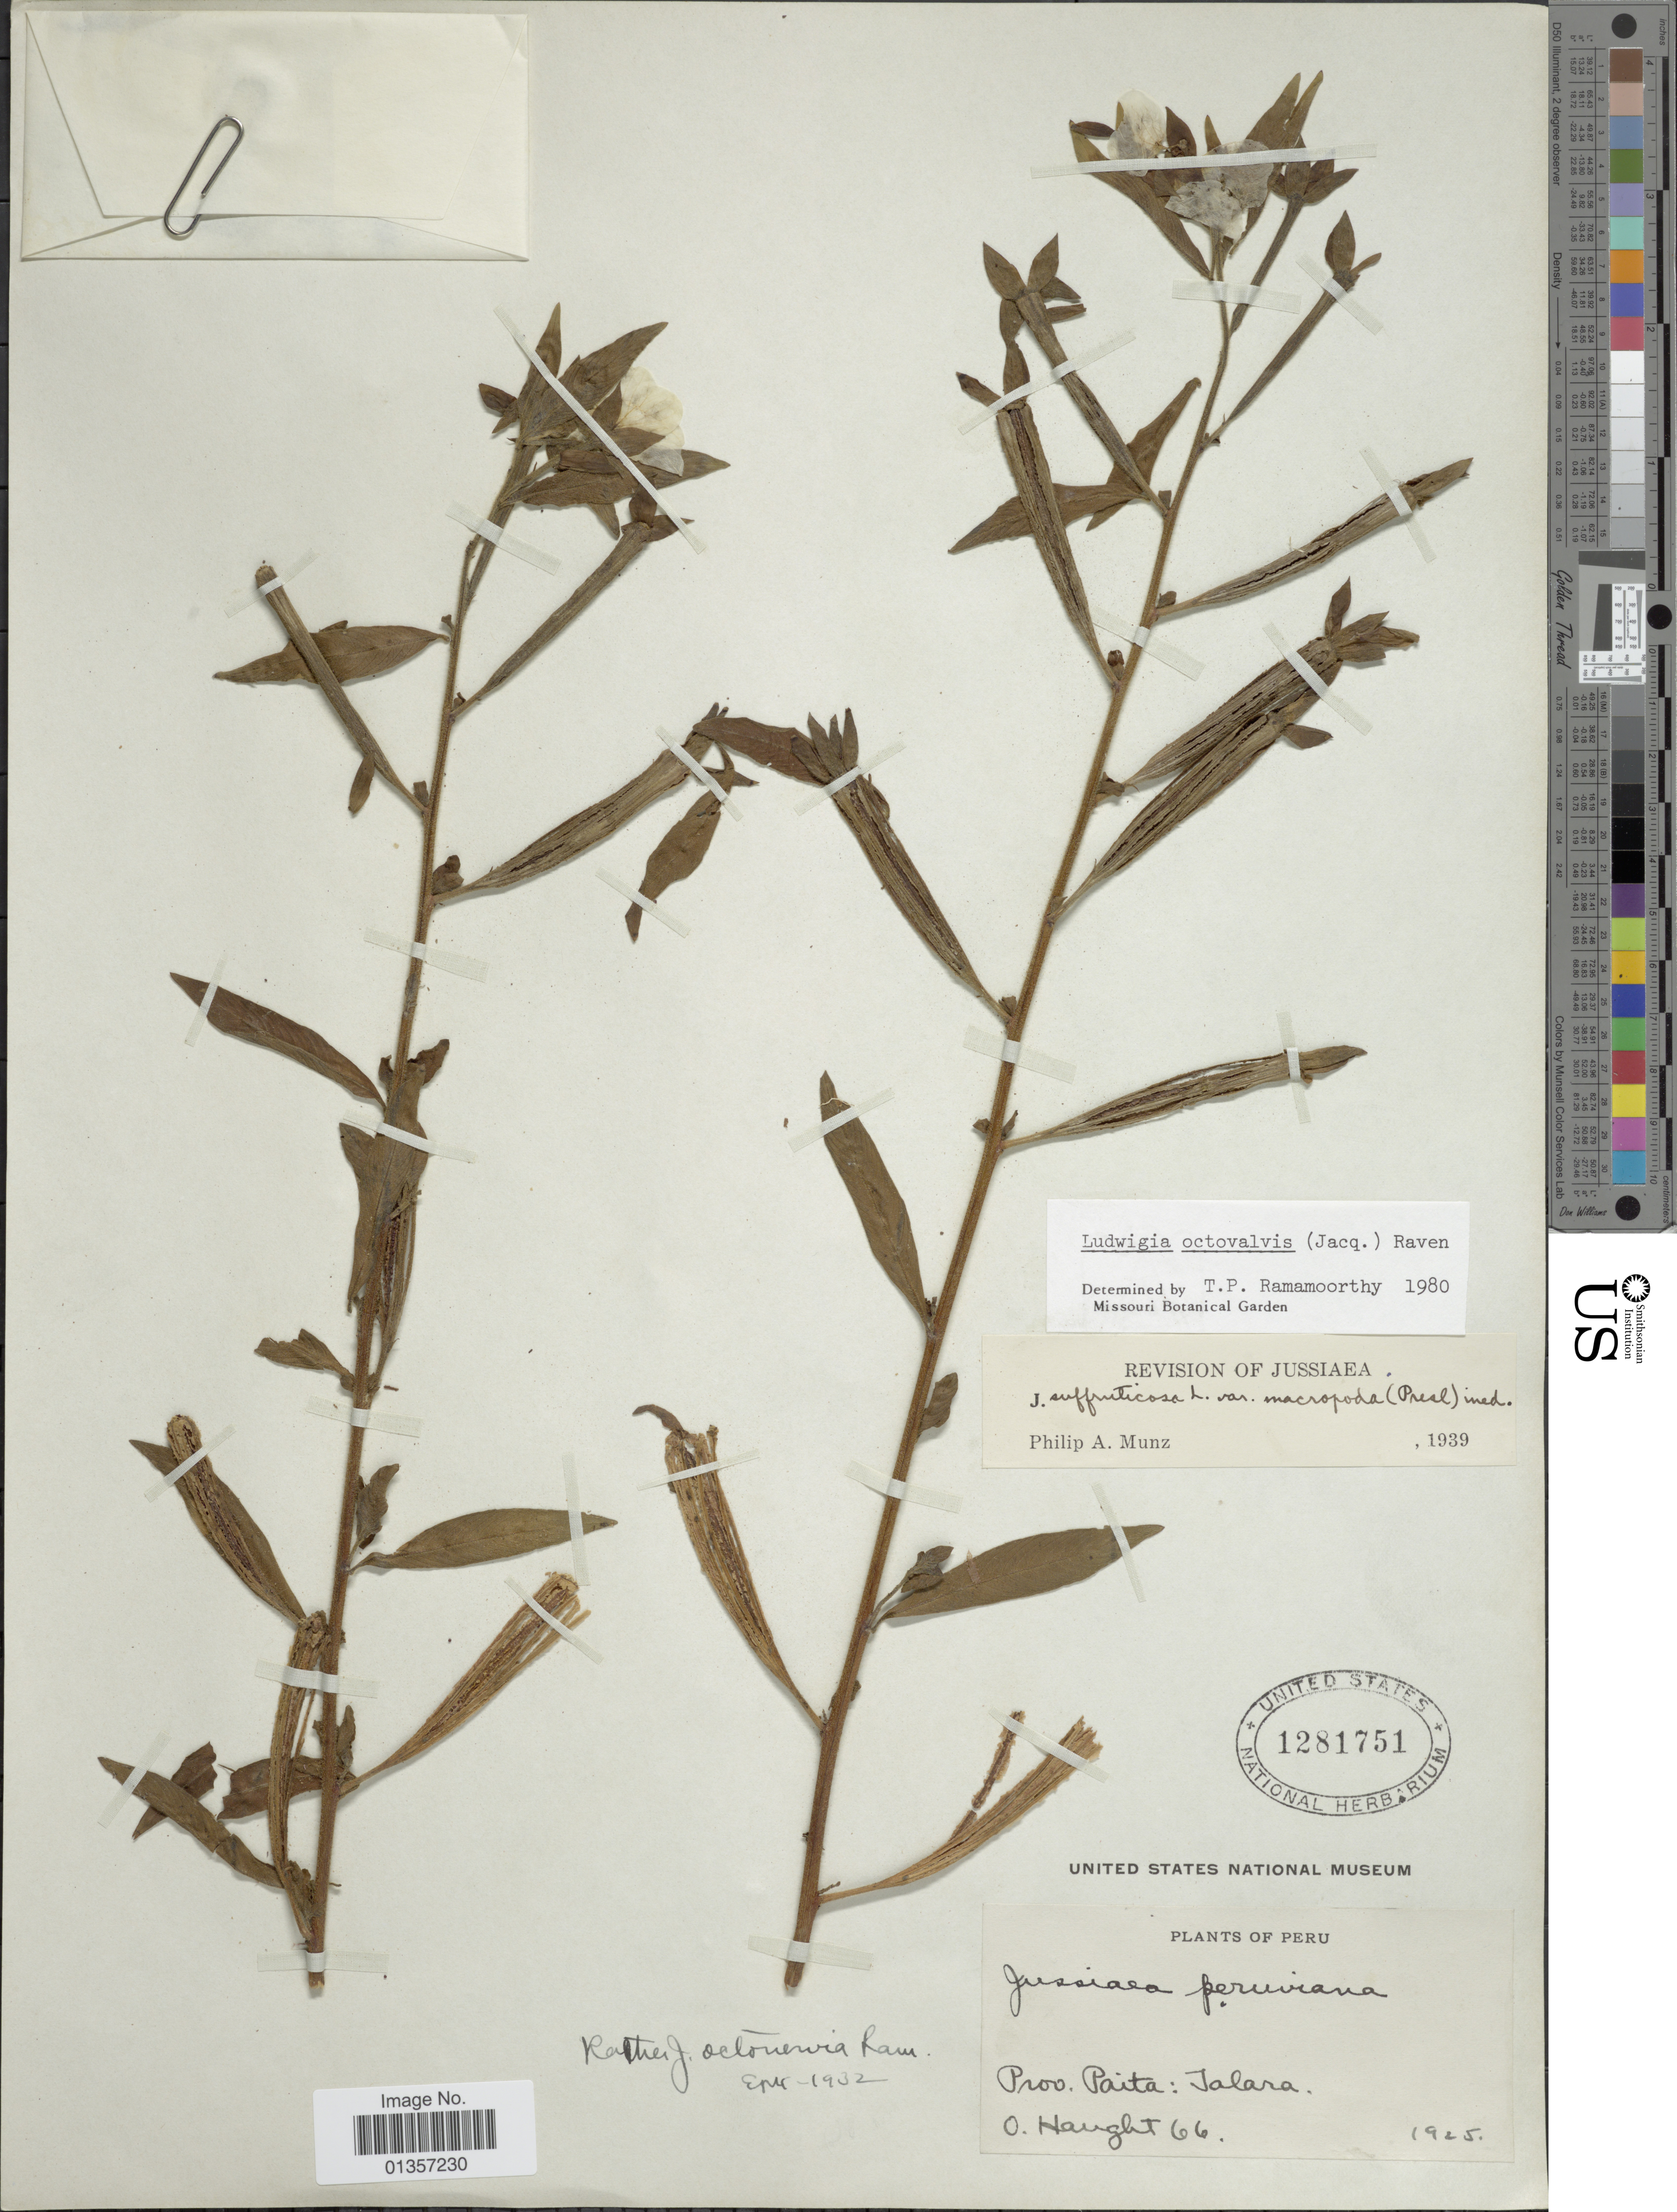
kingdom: Plantae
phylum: Tracheophyta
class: Magnoliopsida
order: Myrtales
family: Onagraceae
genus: Ludwigia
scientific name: Ludwigia octovalvis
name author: (Jacq.) P.H. Raven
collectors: O. Haught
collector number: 66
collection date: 1925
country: Peru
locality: Prov. Paita: Ialara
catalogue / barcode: US 1281751